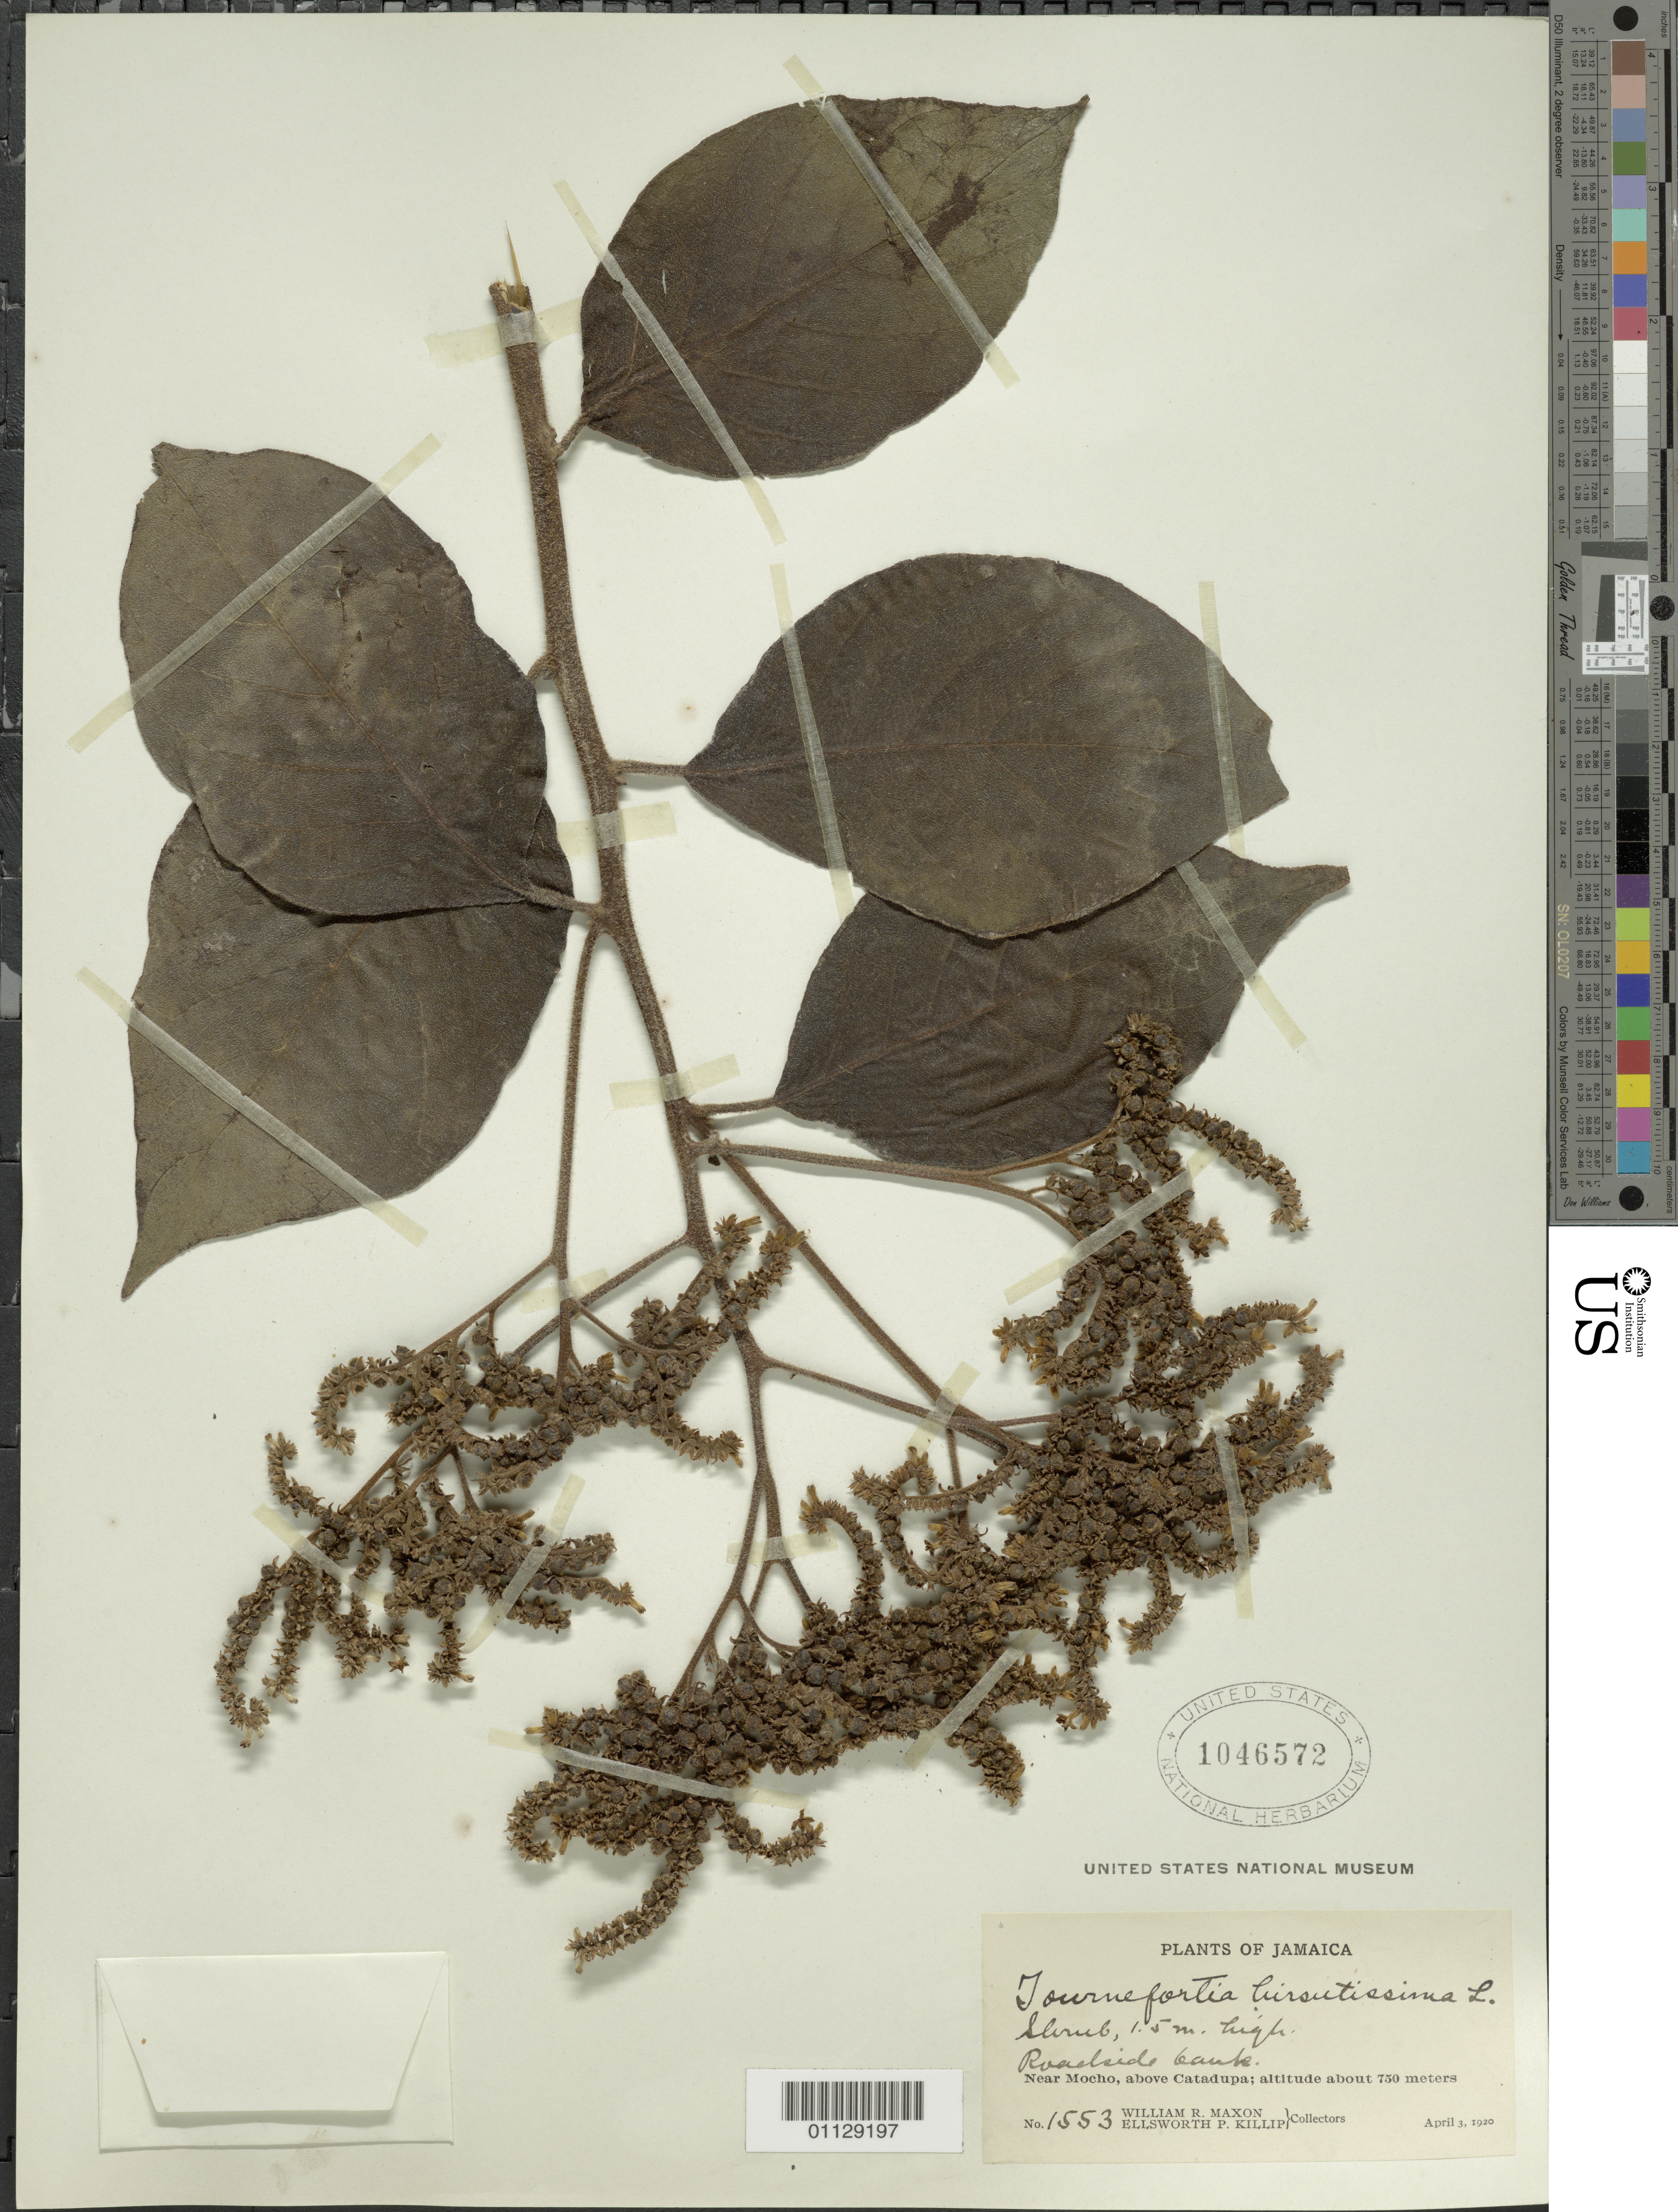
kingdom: Plantae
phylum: Tracheophyta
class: Magnoliopsida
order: Boraginales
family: Heliotropiaceae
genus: Tournefortia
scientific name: Tournefortia hirsutissima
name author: L.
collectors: W. R. Maxon & E. P. Killip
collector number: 1553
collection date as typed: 03 Apr 1920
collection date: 1920-04-03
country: Jamaica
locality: Near Mocho, above Catadupa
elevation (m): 750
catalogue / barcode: US 1046572